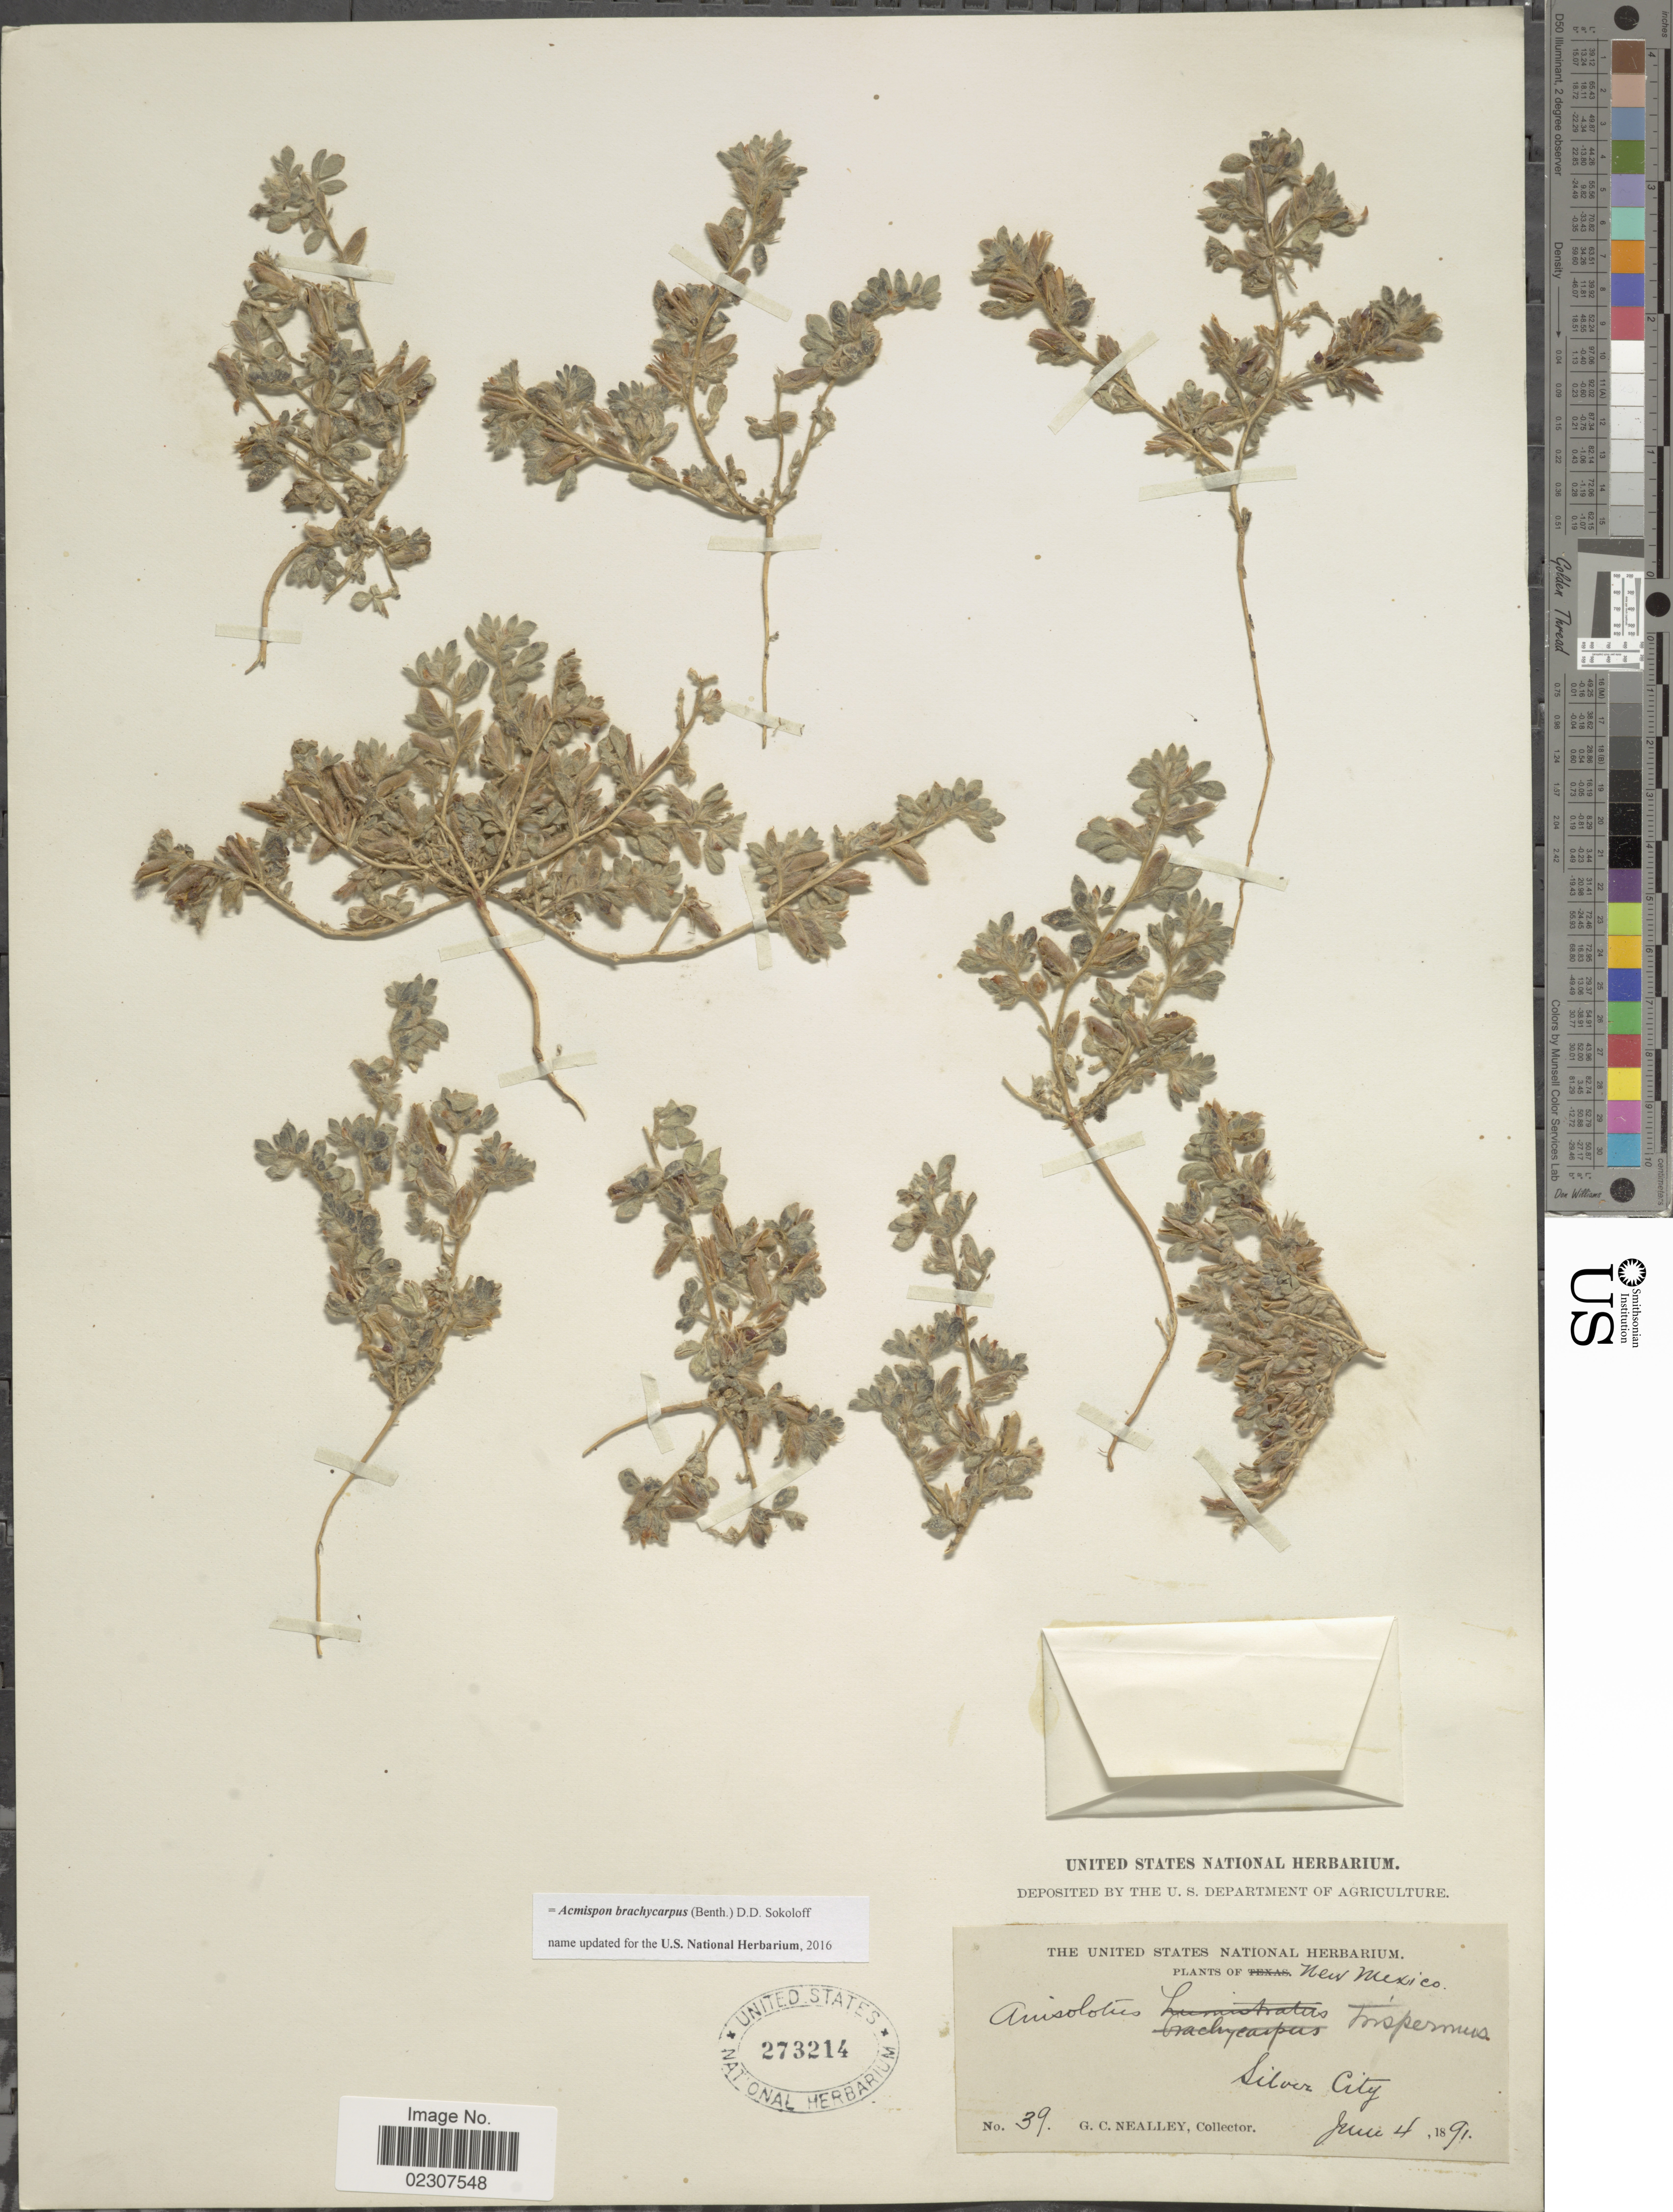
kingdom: Plantae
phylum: Tracheophyta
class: Magnoliopsida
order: Fabales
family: Fabaceae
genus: Acmispon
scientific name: Acmispon brachycarpus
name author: (Benth.) D.D. Sokoloff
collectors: G. C. Nealley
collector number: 39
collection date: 1891-06-04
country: United States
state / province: New Mexico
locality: Silver City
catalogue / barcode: US 273214